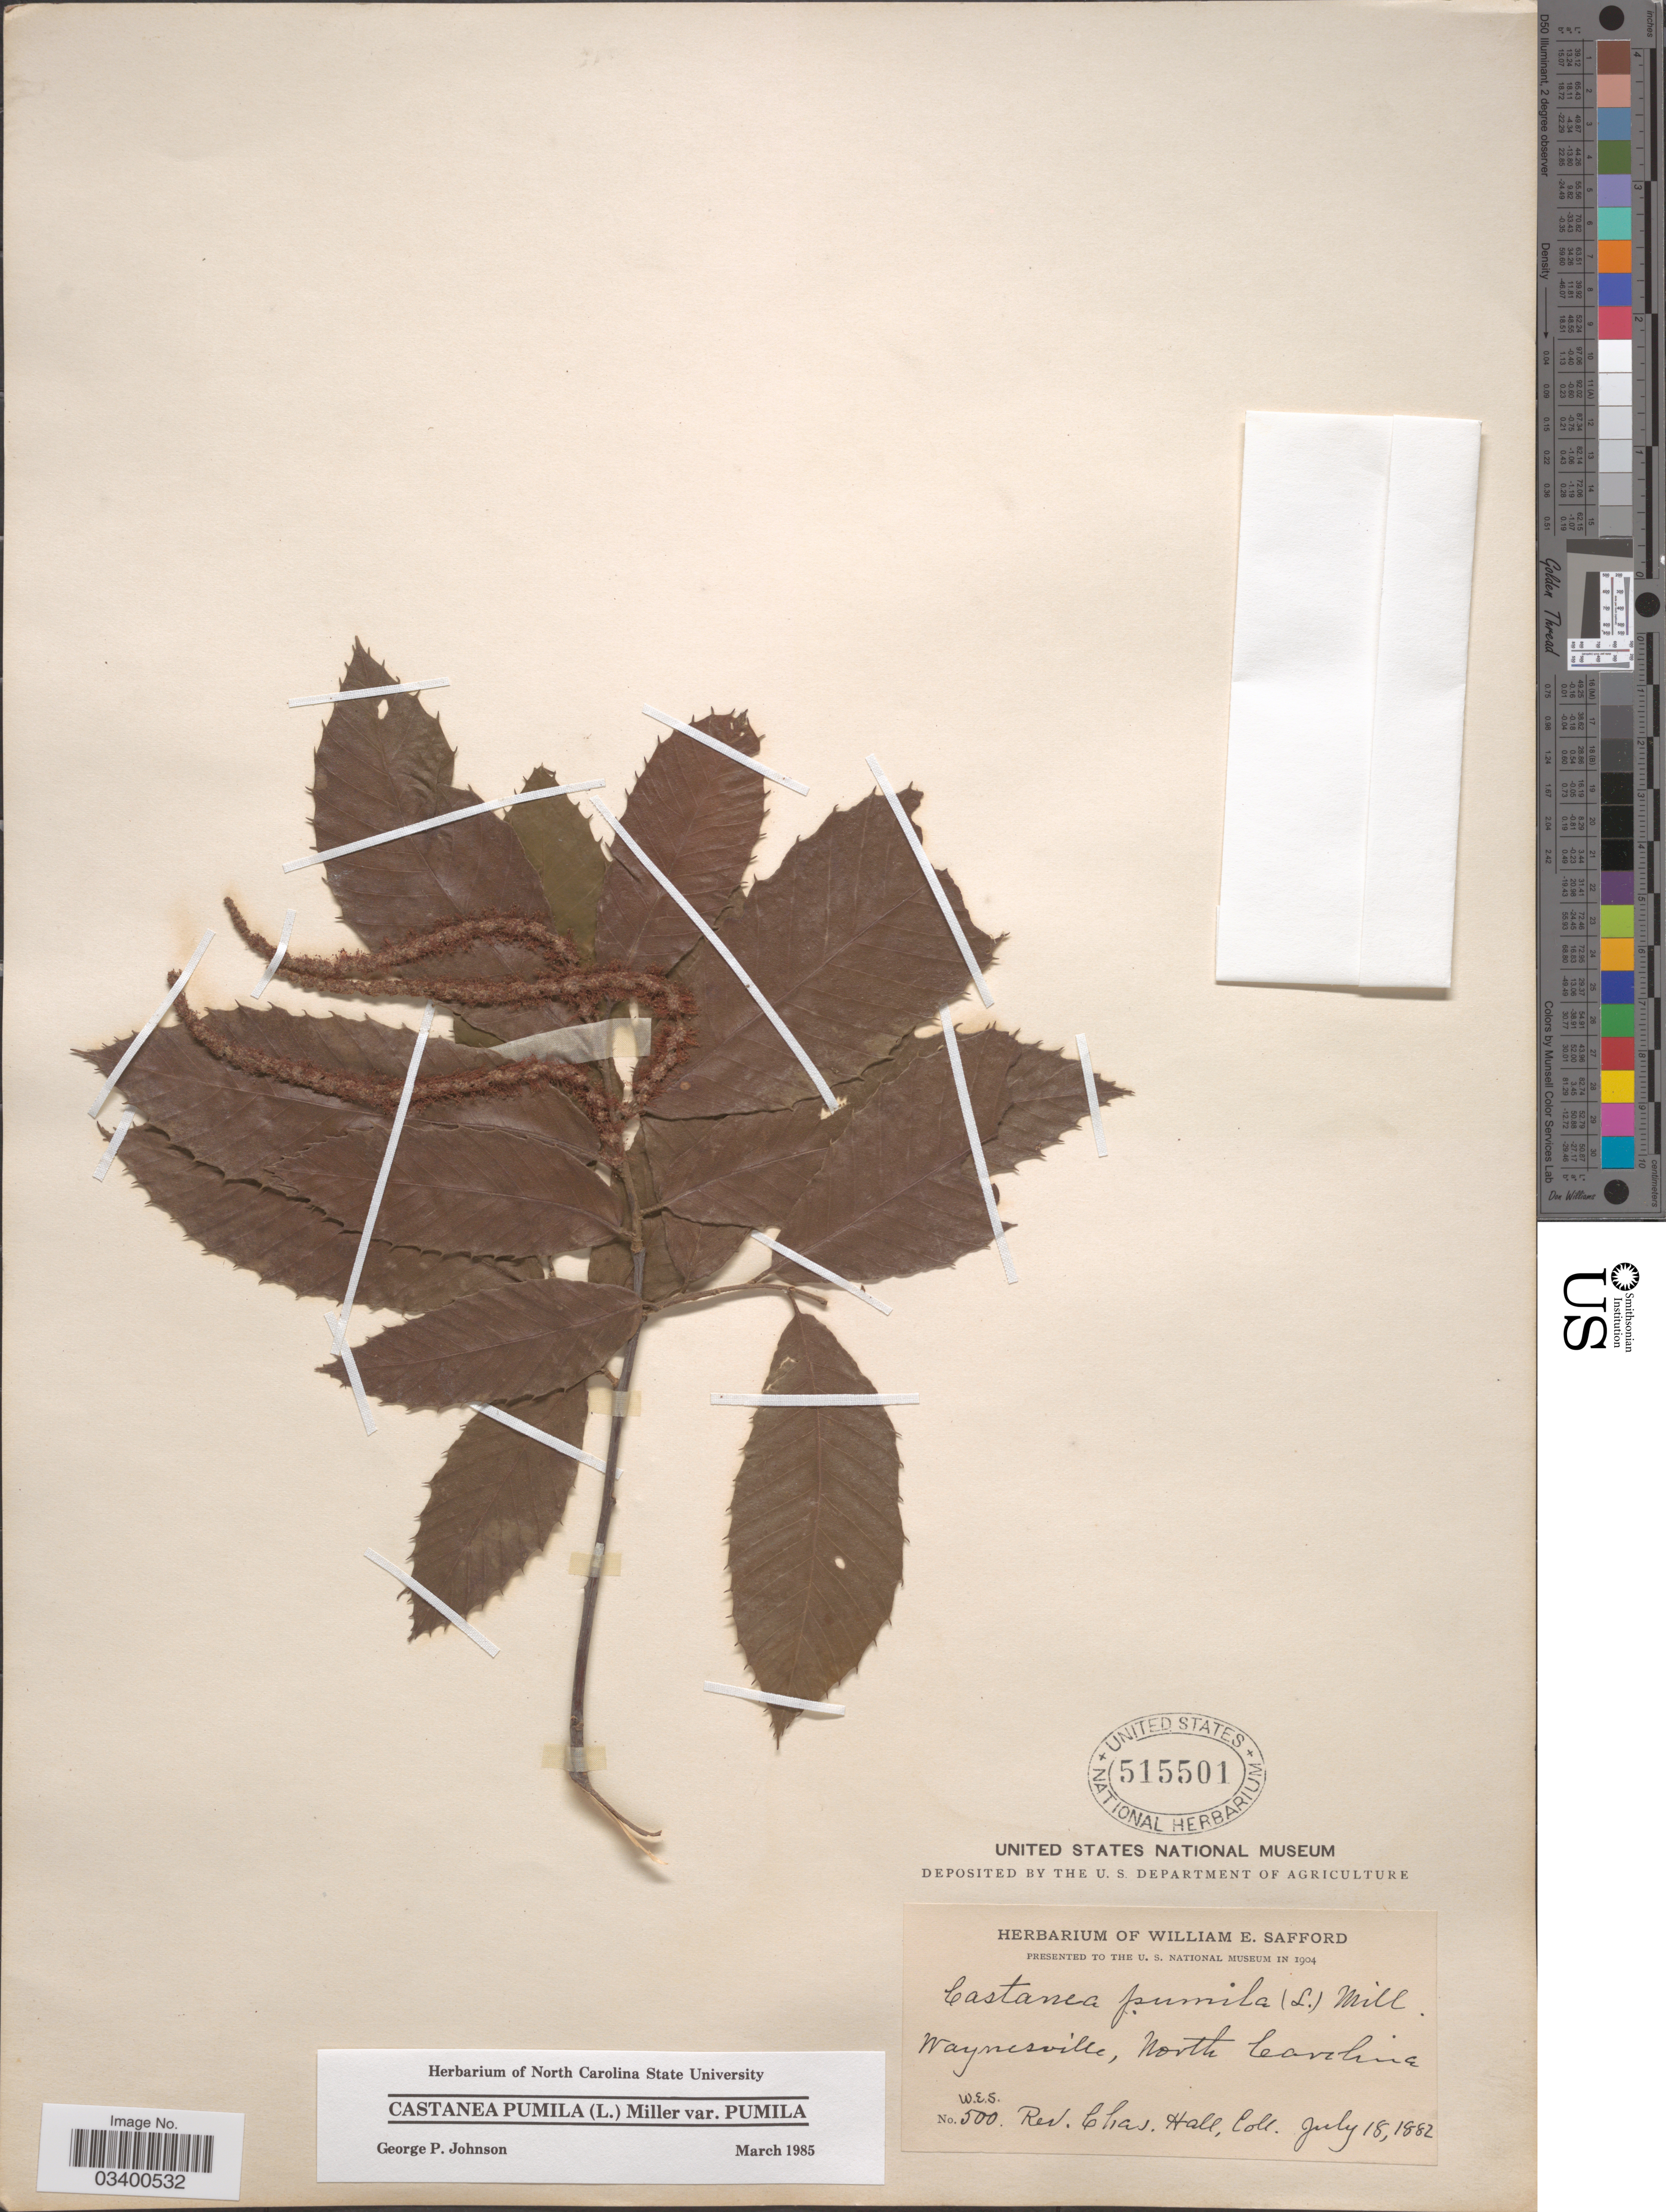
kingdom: Plantae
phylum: Tracheophyta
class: Magnoliopsida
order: Fagales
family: Fagaceae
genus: Castanea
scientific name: Castanea pumila var. pumila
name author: (L.) Mill.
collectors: C. Hall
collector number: W.E.S.500?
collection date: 1882-07-18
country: United States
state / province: North Carolina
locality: Waynesville.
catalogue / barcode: US 515501